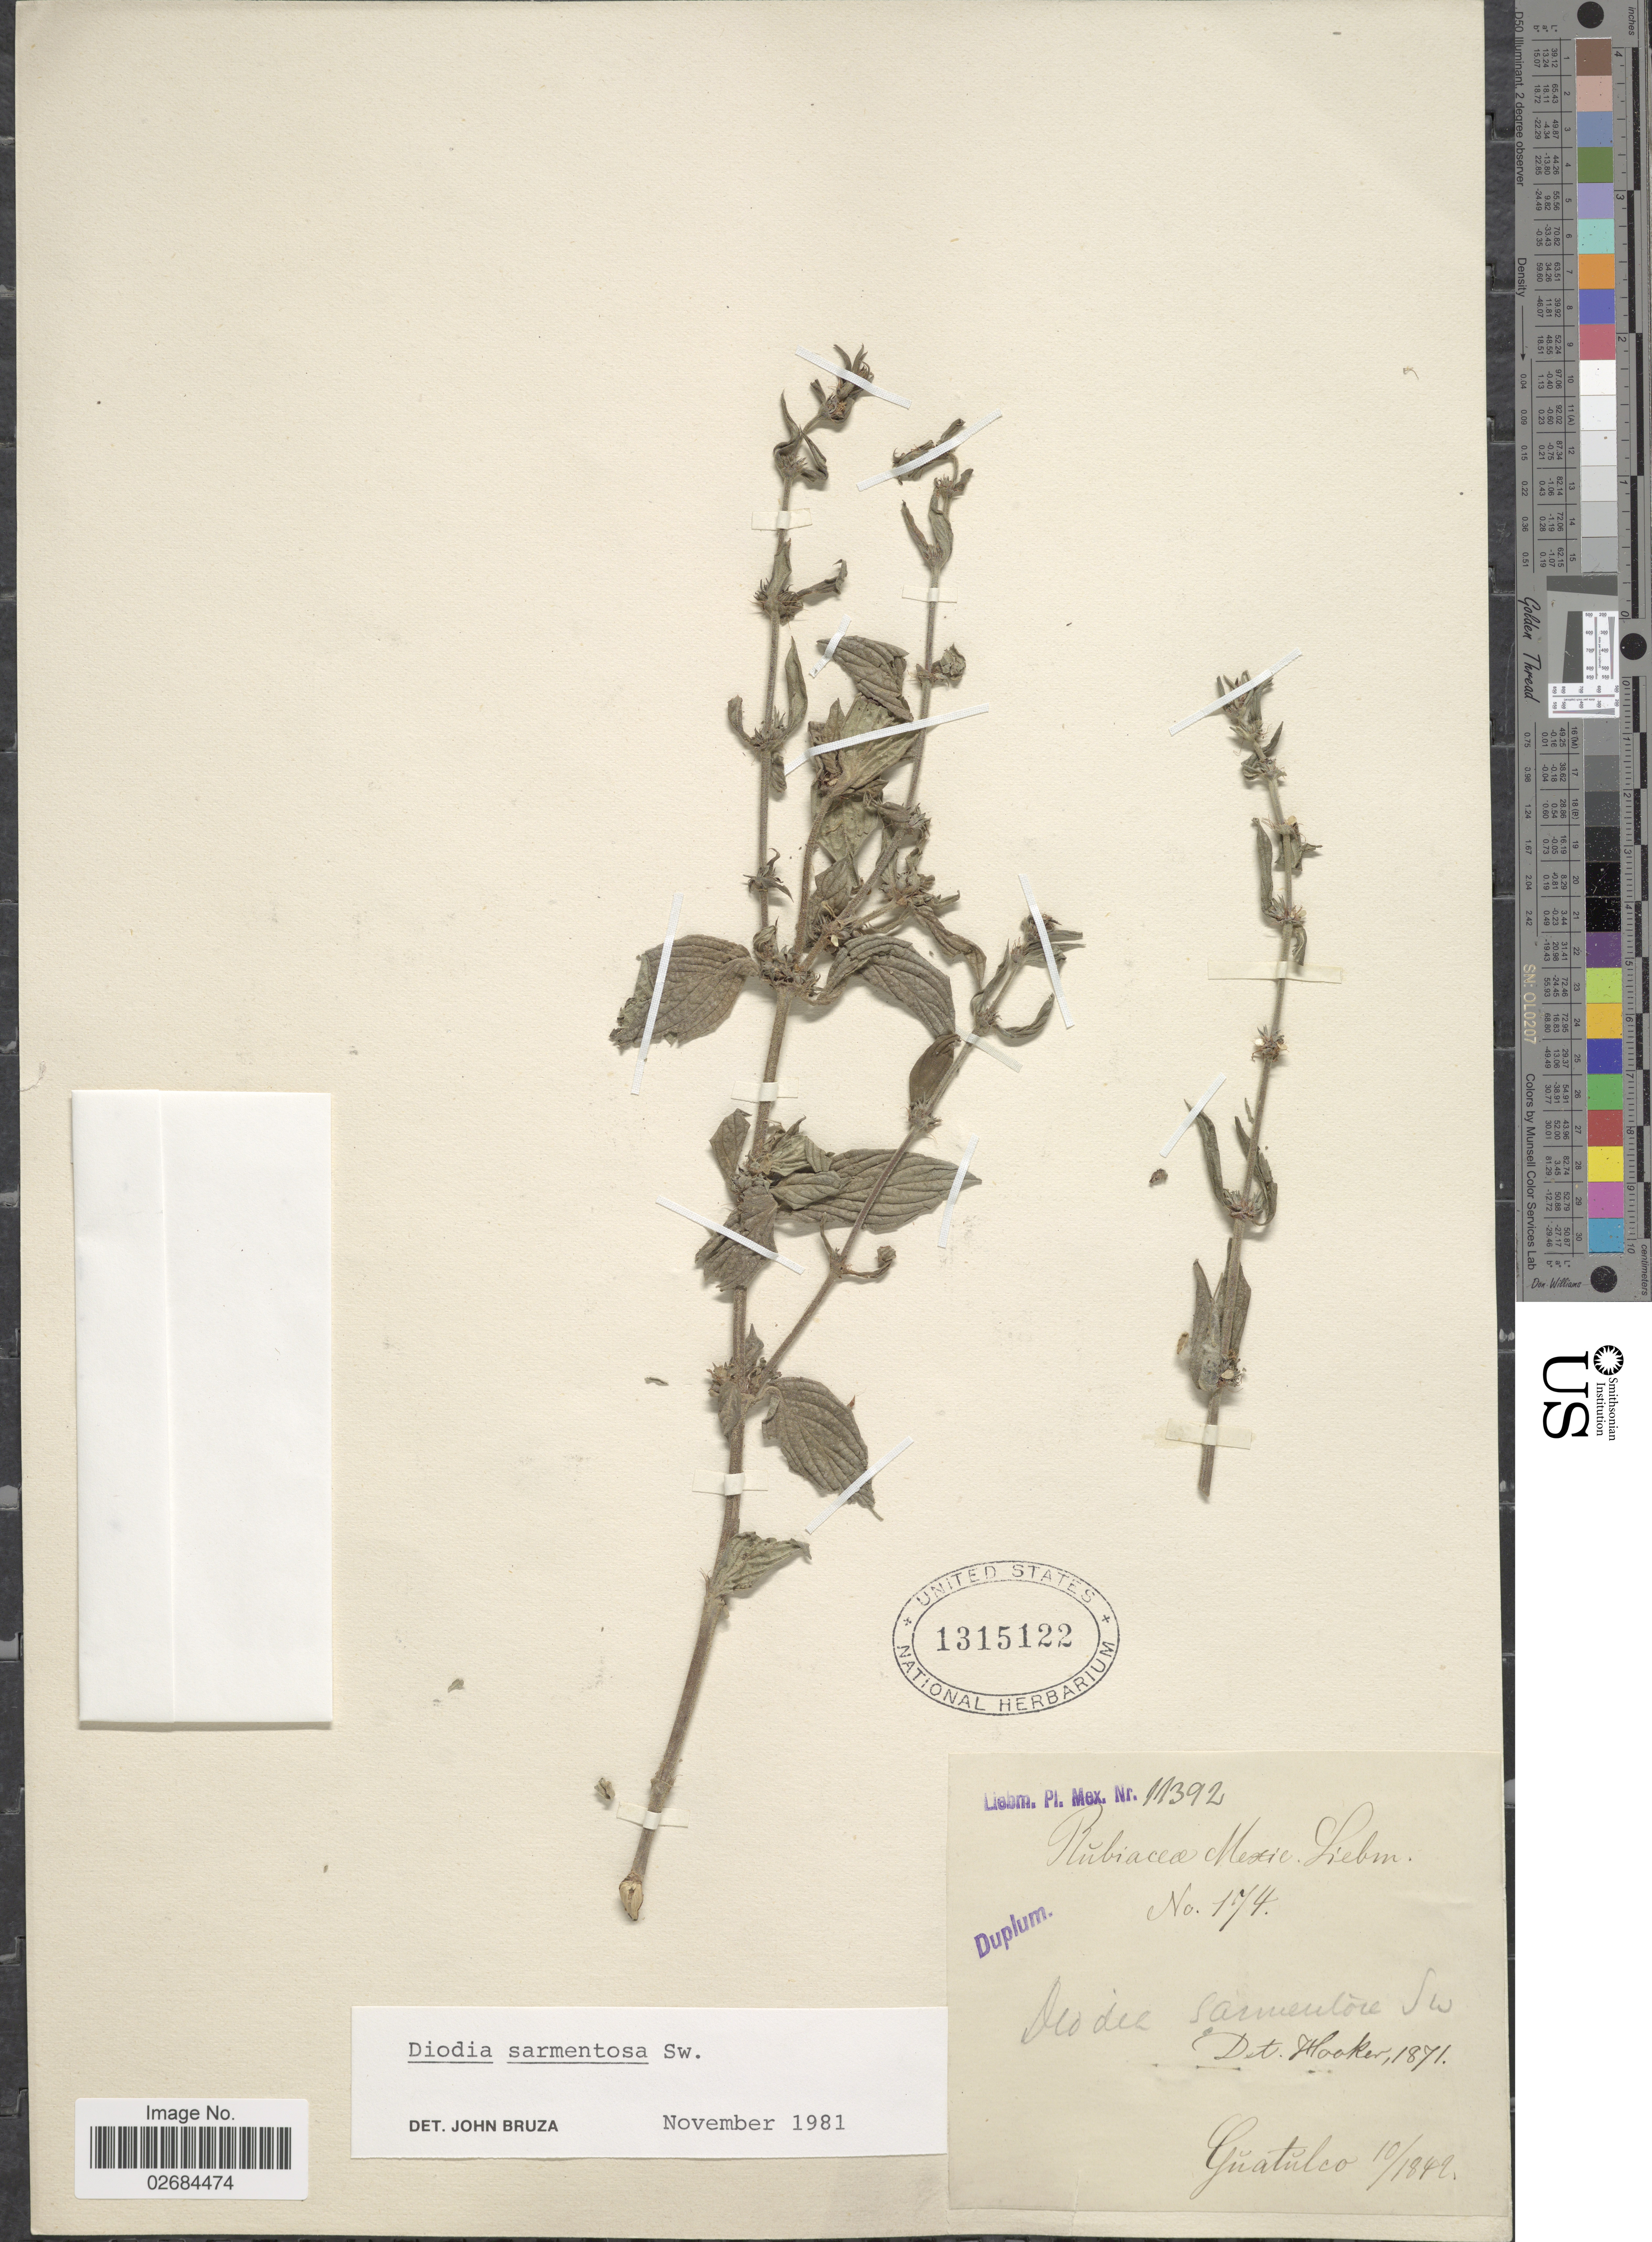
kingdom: Plantae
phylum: Tracheophyta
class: Magnoliopsida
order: Gentianales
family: Rubiaceae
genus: Diodia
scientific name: Diodia sarmentosa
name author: Sw.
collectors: Liebmann, --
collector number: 11392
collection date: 1842-10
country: Mexico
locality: Guatulco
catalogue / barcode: US 1315122